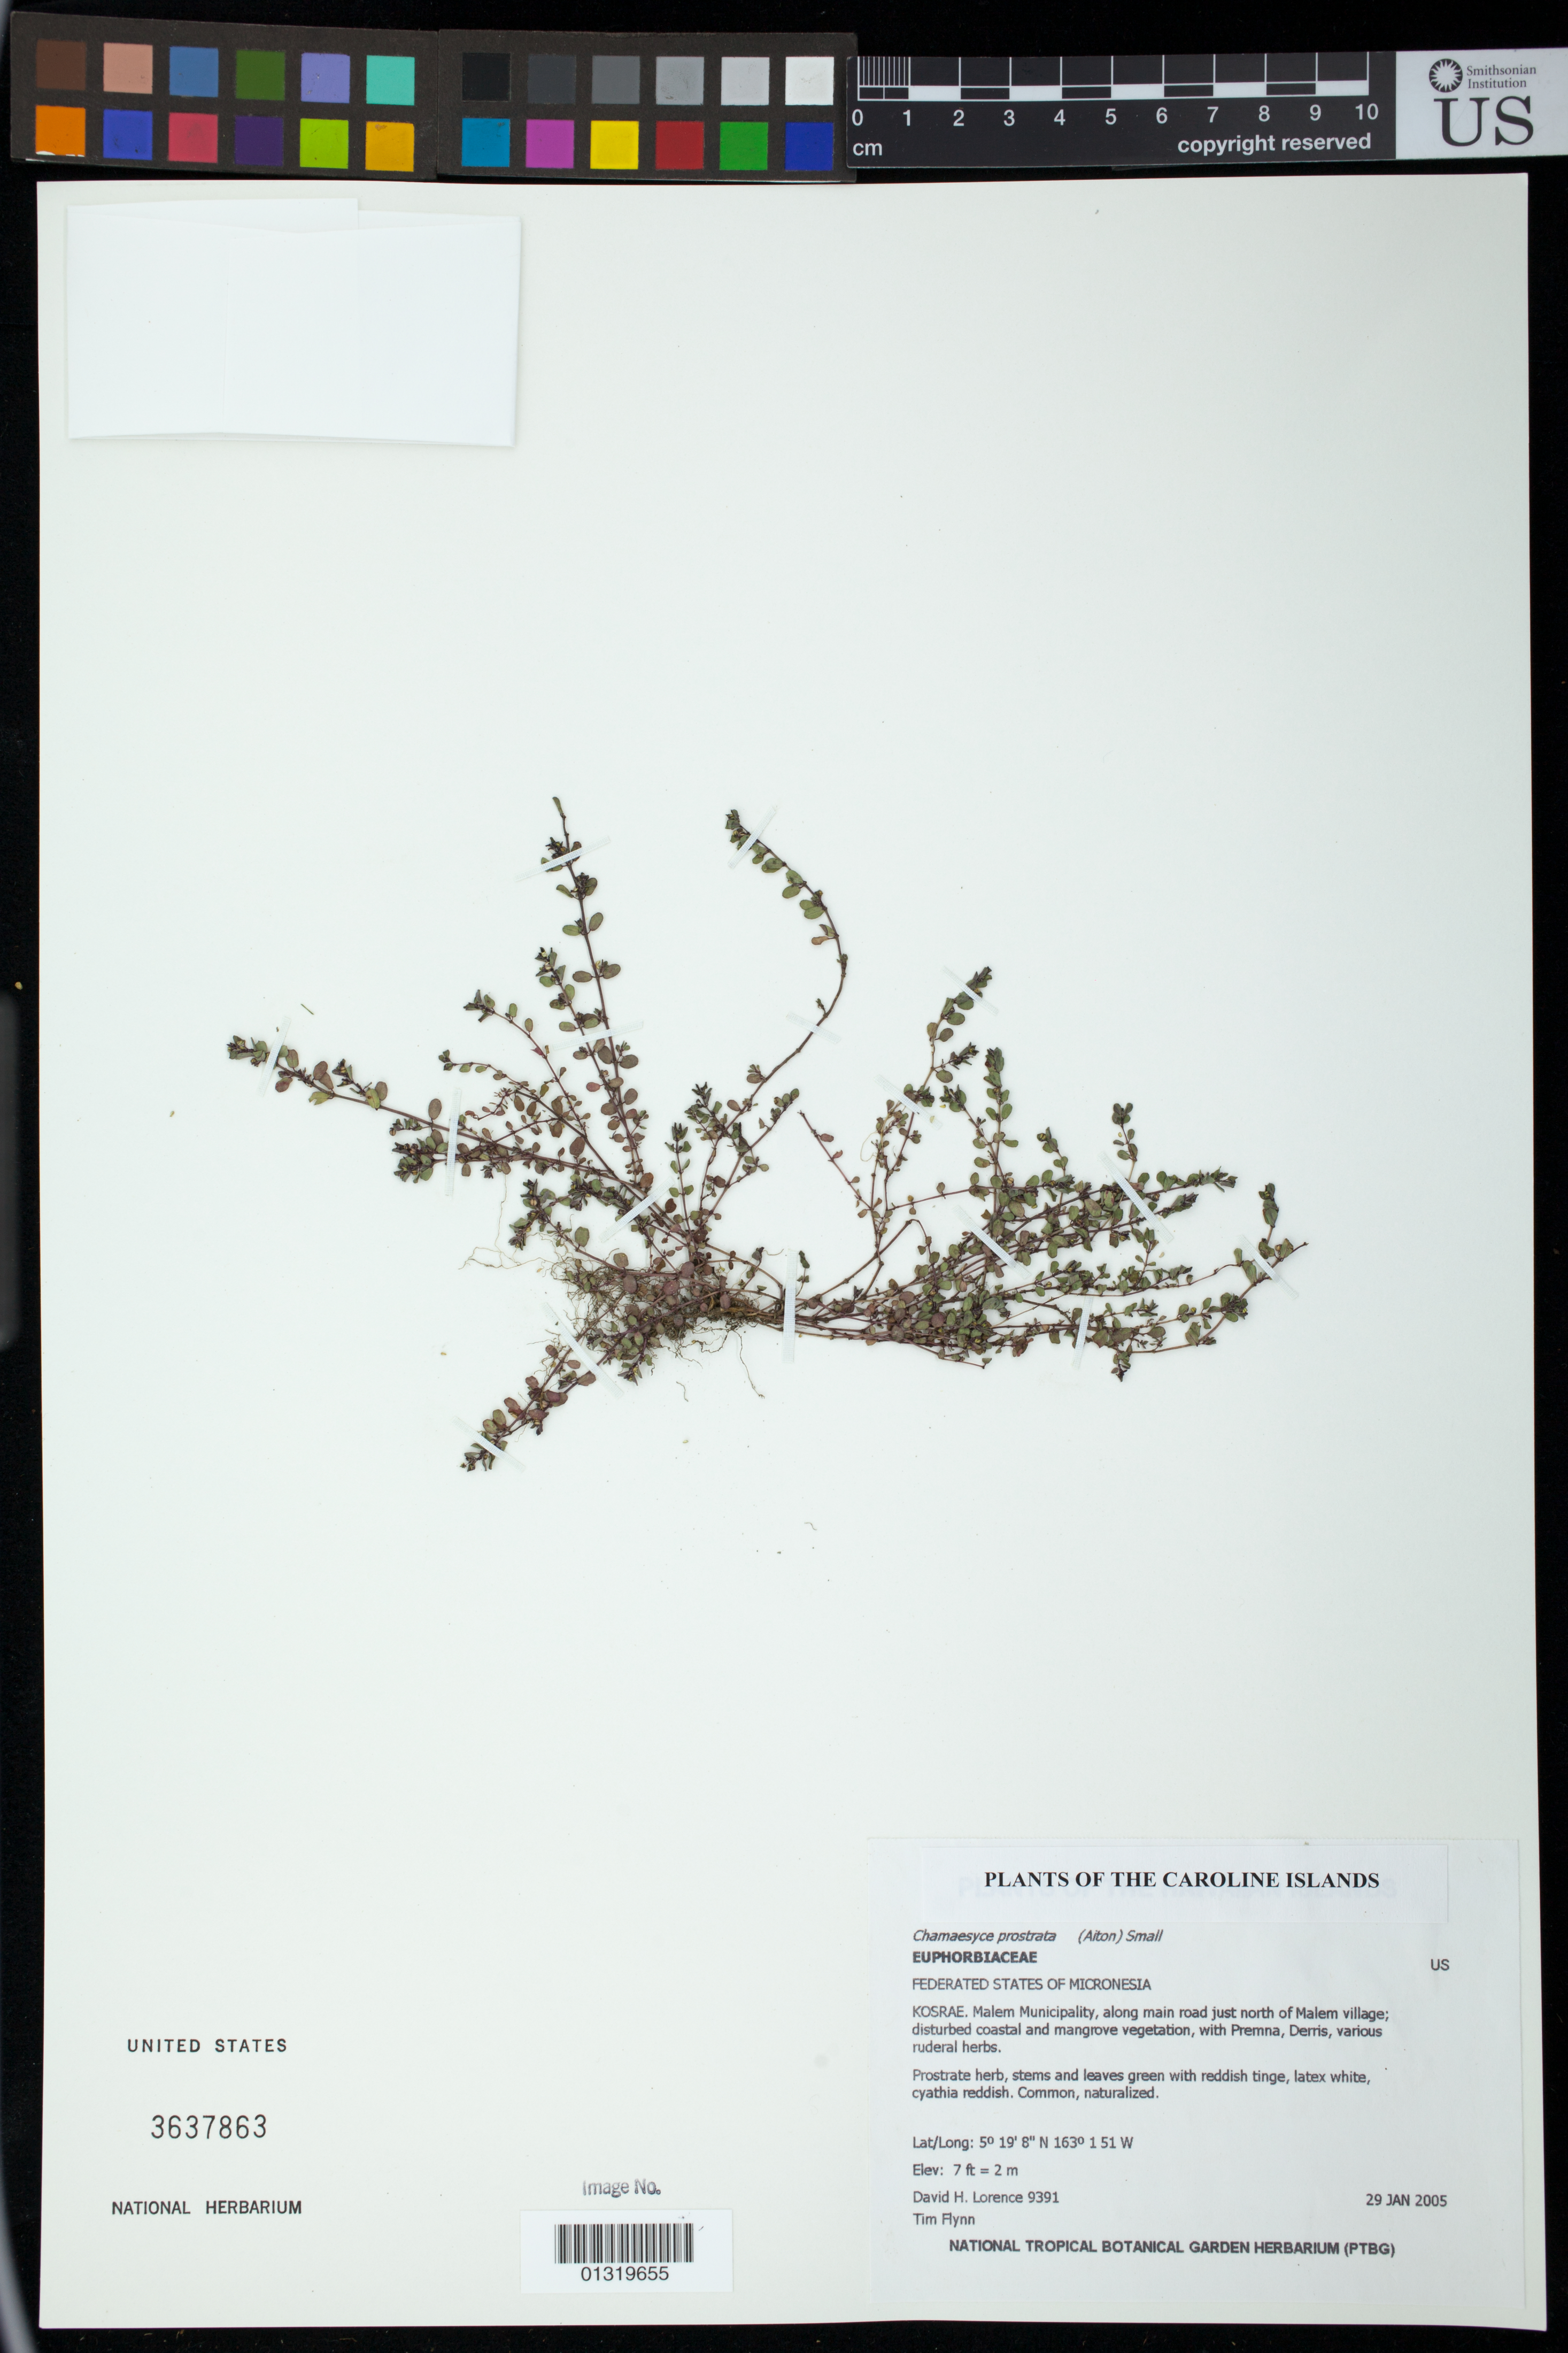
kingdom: Plantae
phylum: Tracheophyta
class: Magnoliopsida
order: Malpighiales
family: Euphorbiaceae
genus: Euphorbia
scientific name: Euphorbia prostrata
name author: Aiton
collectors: D. Lorence & T. W. Flynn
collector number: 9391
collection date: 2005-01-29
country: Micronesia, Federated States of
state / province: Kosrae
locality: Caroline Islands; Malem Municipality, along main road just north of Malem village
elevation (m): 2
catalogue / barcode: US 3637863